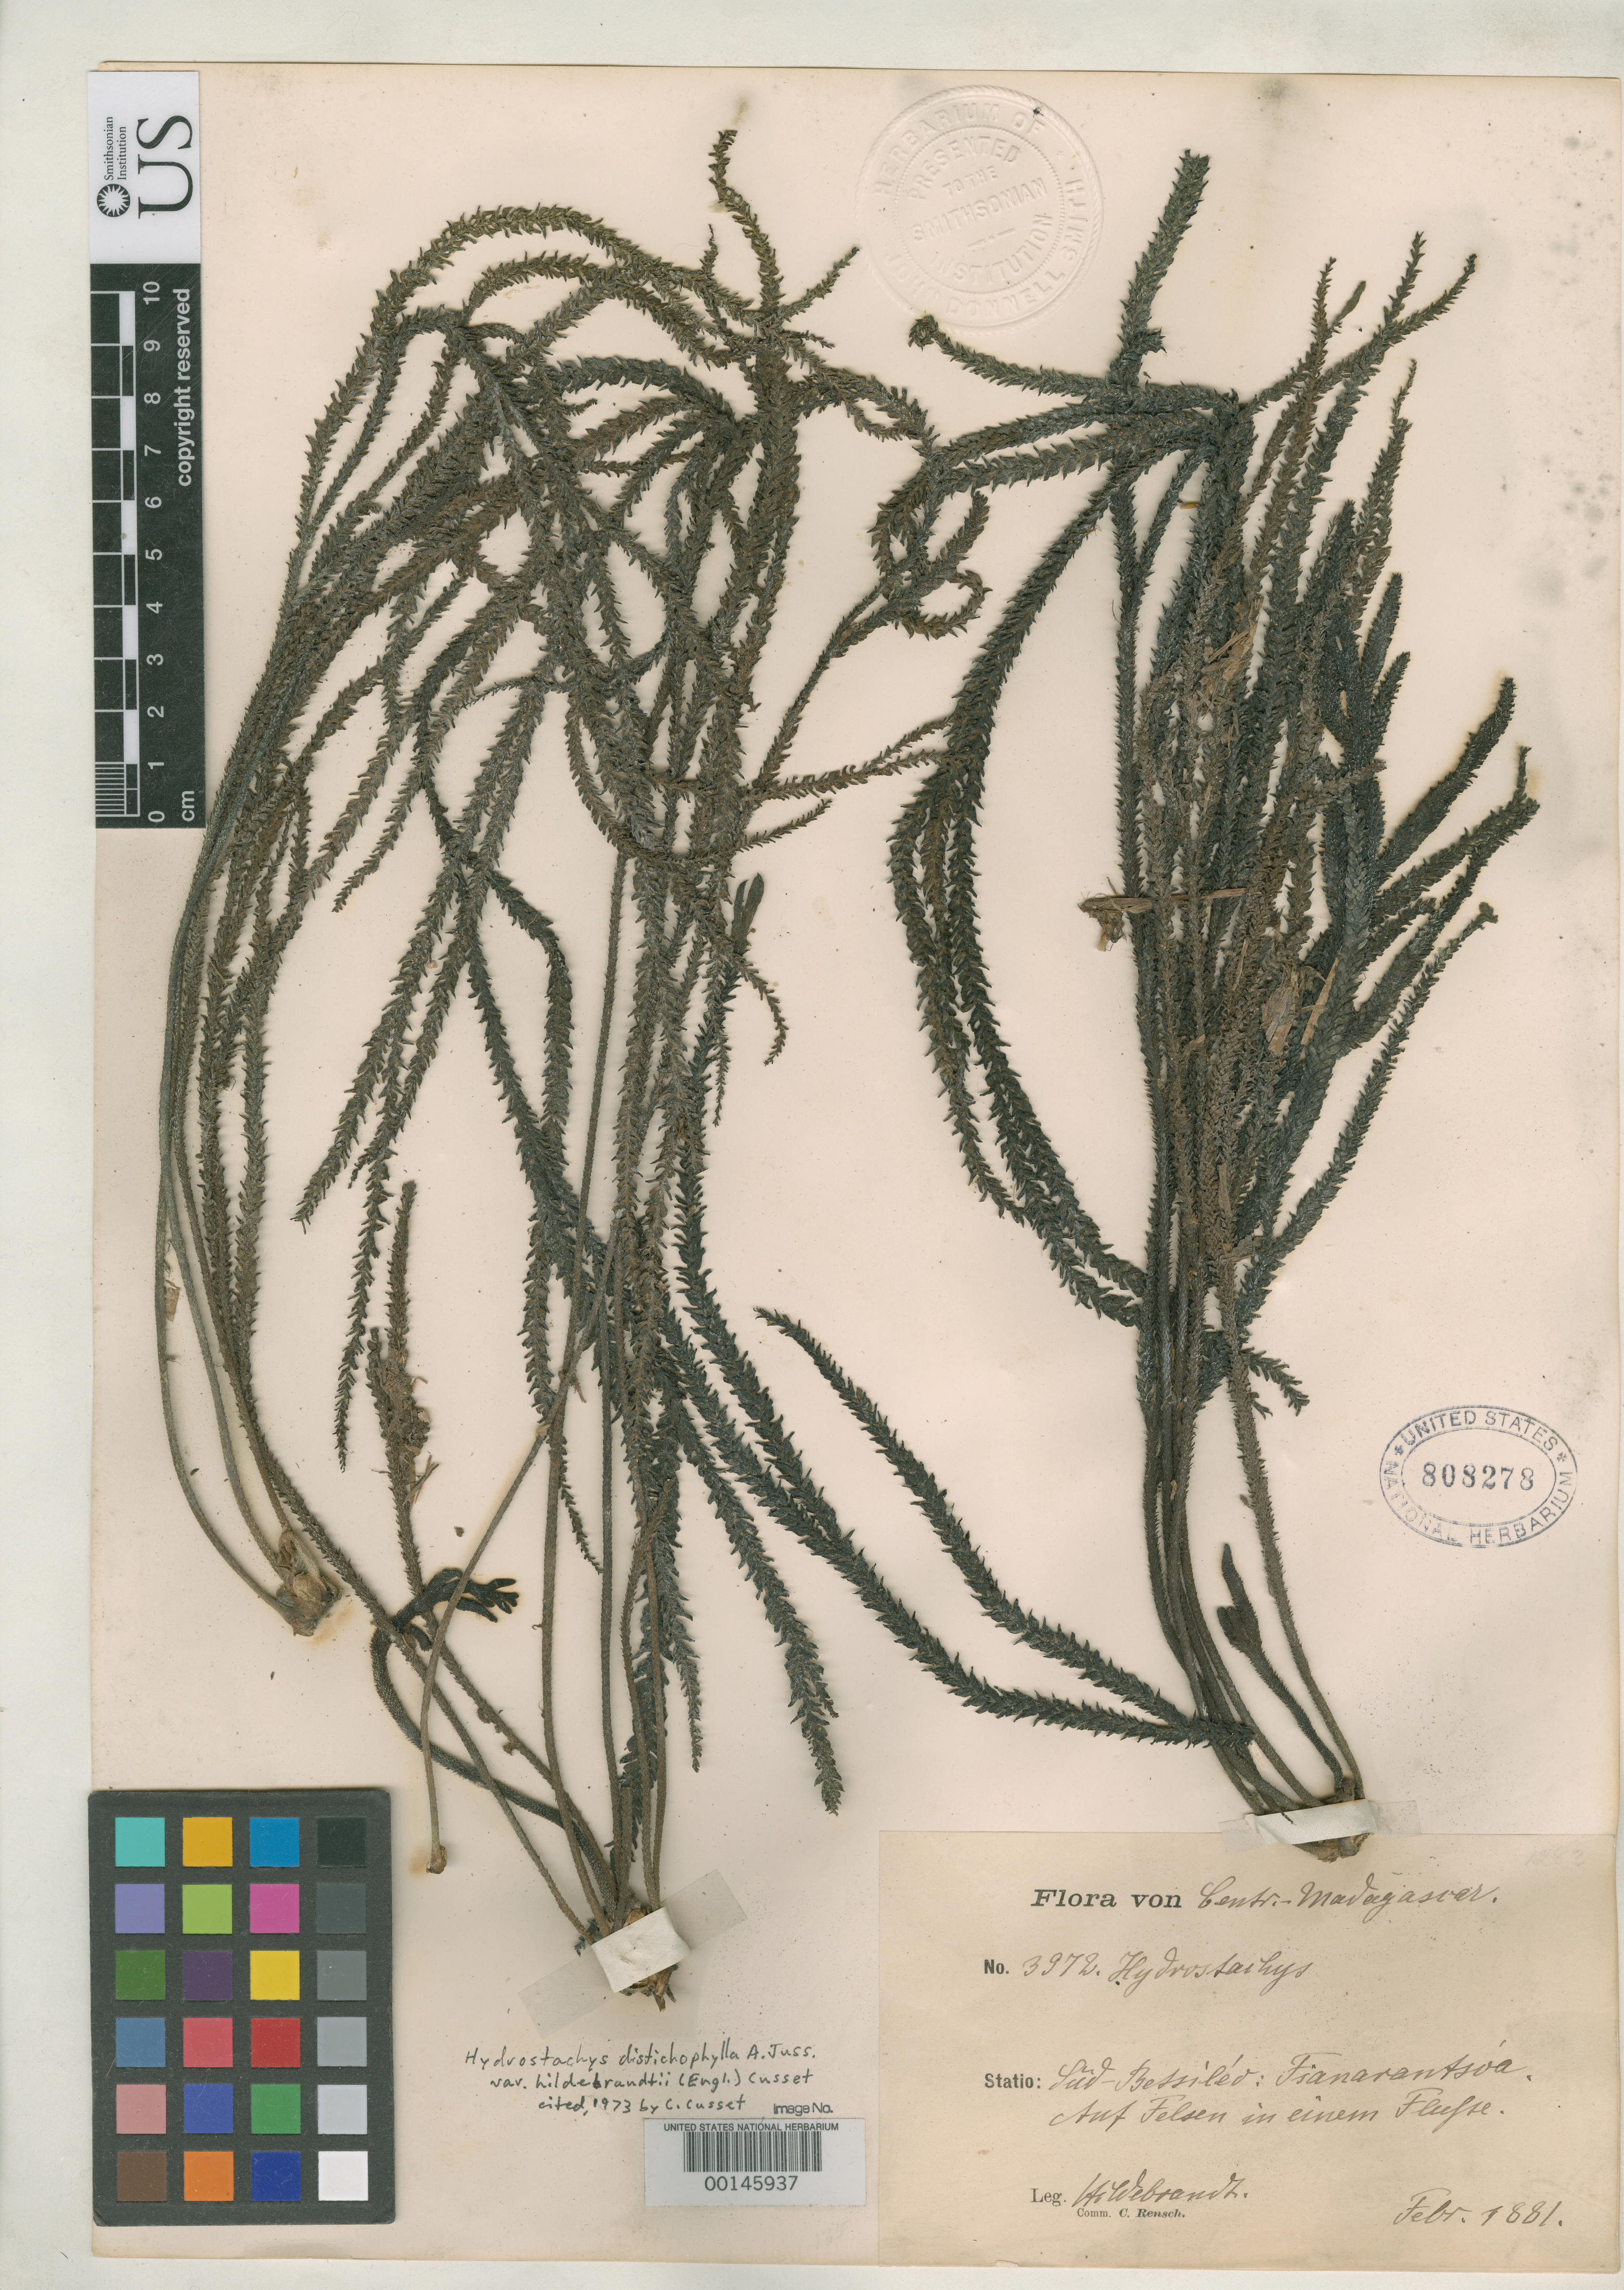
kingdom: Plantae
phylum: Tracheophyta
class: Magnoliopsida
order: Cornales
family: Hydrostachyaceae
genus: Hydrostachys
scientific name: Hydrostachys hildebrandtii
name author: Engl.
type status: Isotype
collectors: J. Hildebrandt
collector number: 3972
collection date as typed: Feb 1881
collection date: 1881-02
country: Madagascar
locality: Sud-betsileo, Fianarantsoa.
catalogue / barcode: US 808278